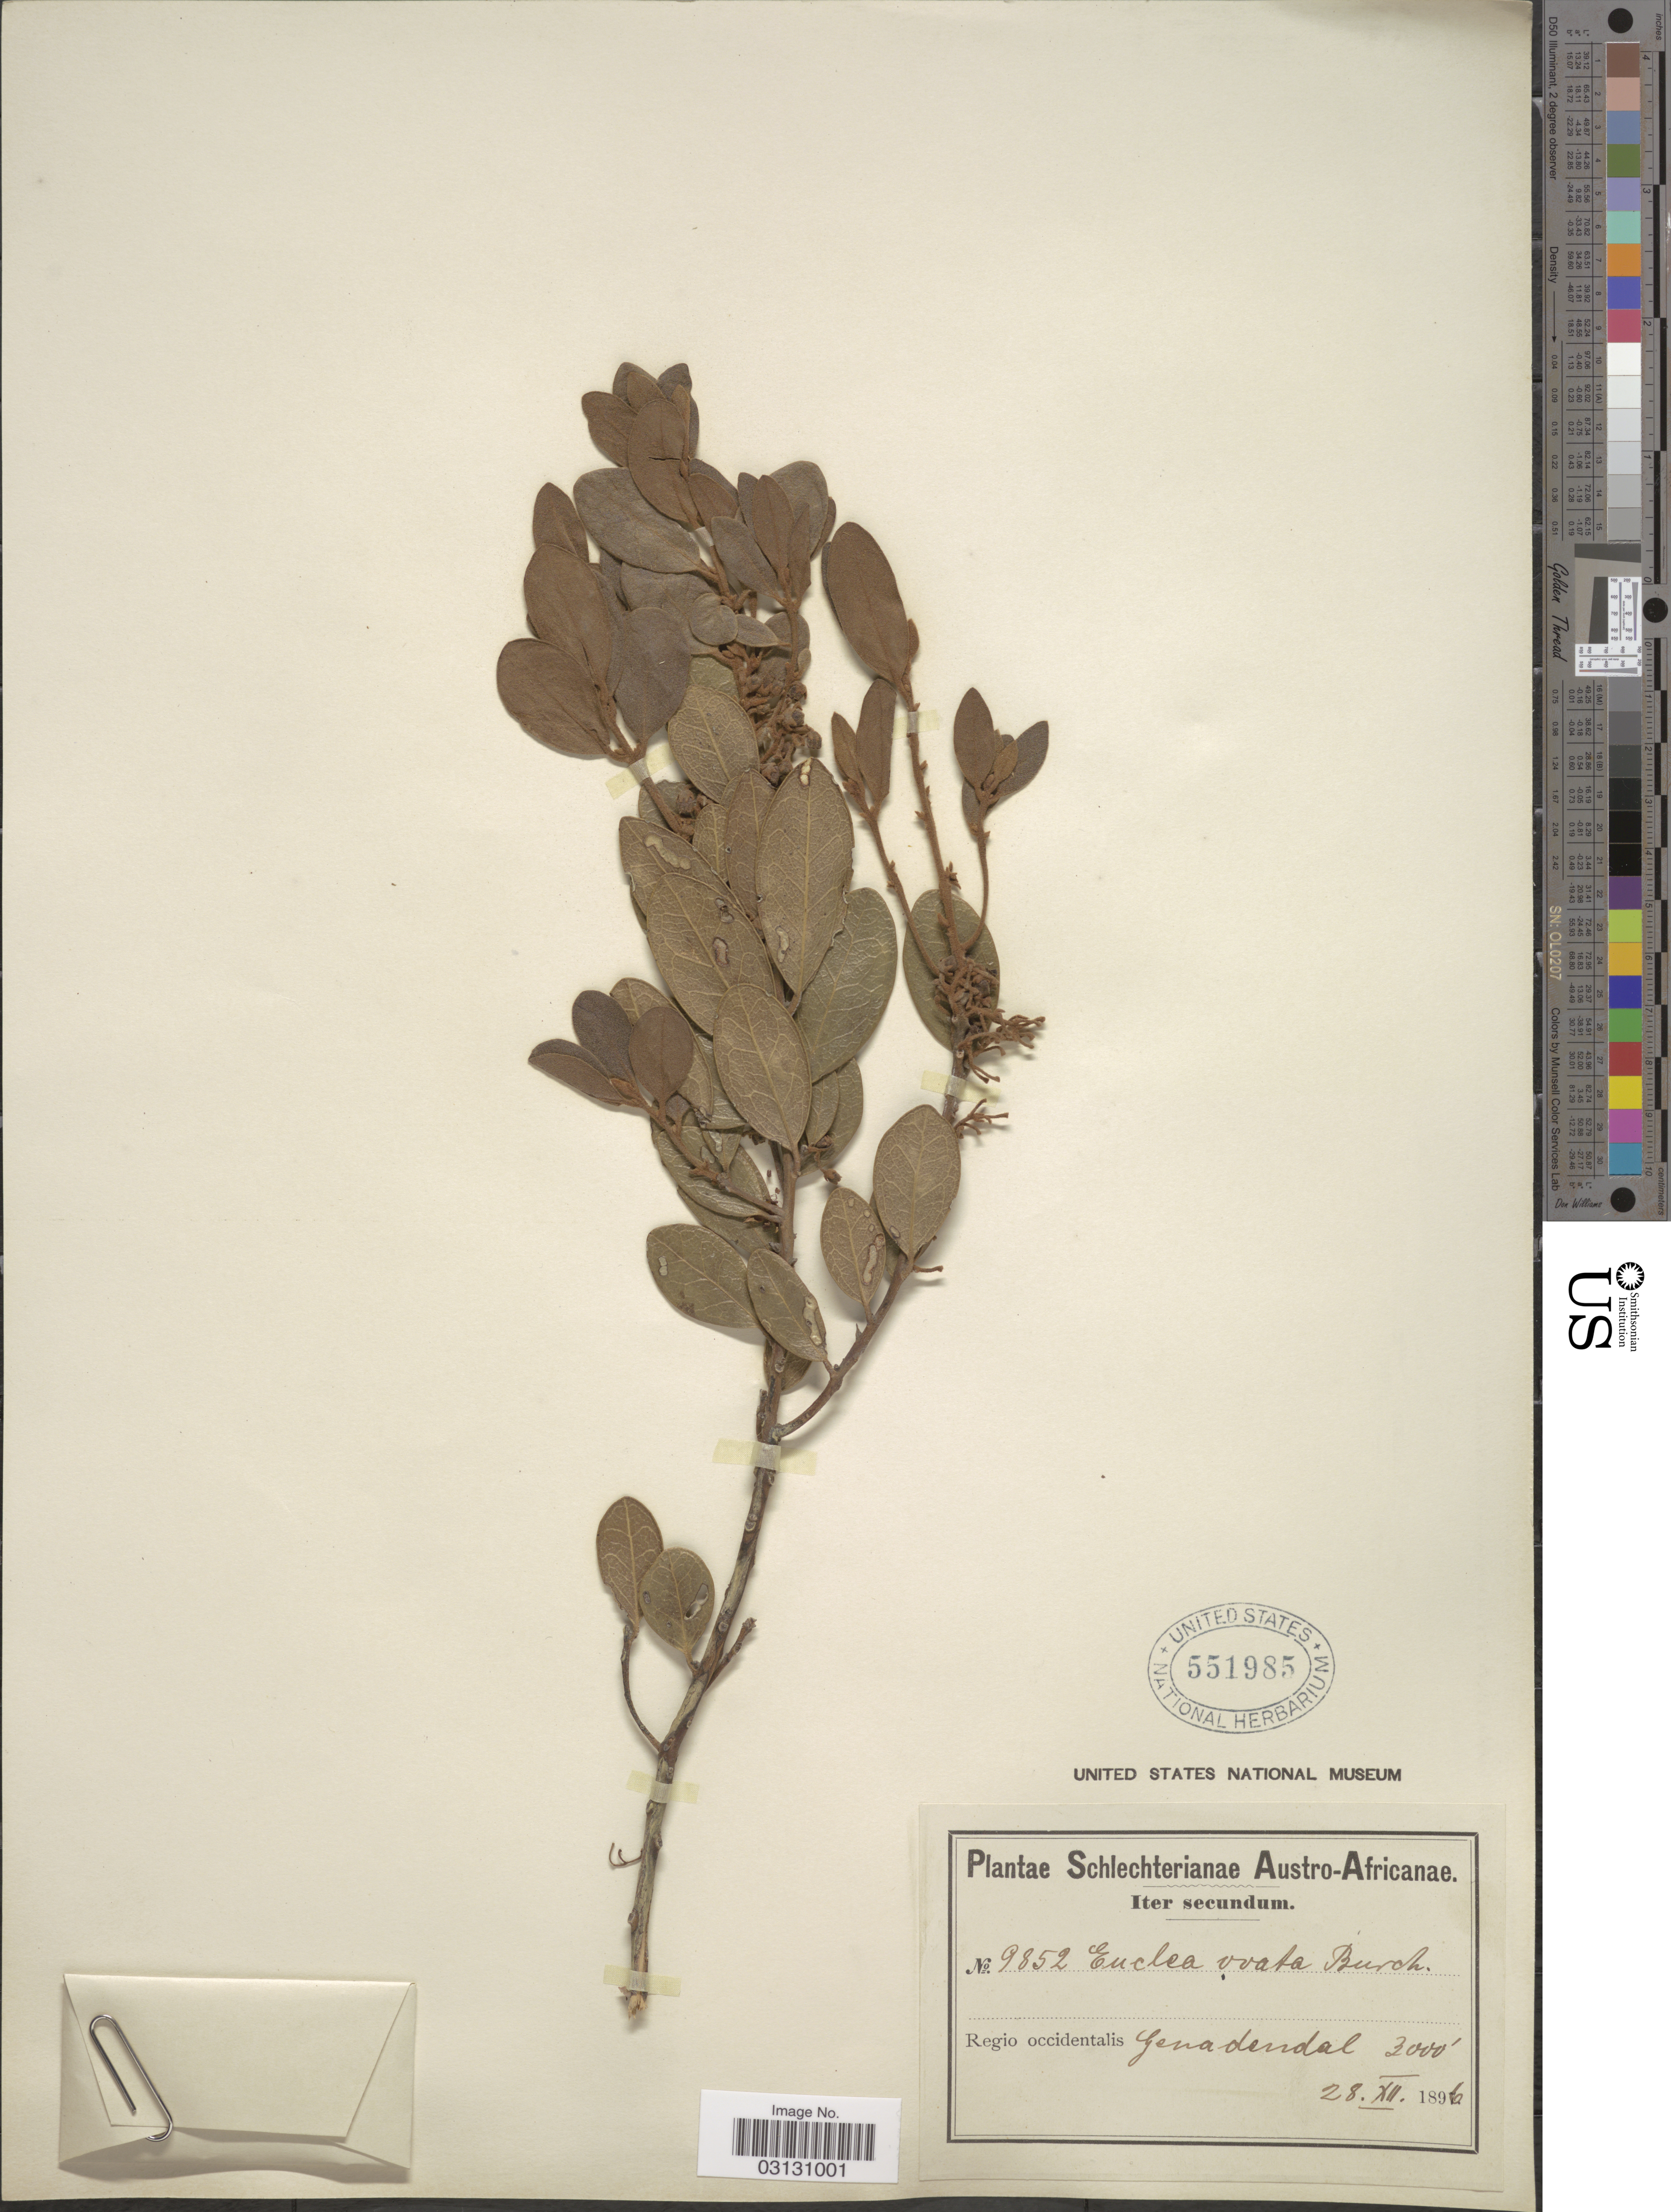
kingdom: Plantae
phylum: Tracheophyta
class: Magnoliopsida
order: Ericales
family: Ebenaceae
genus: Euclea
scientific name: Euclea ovata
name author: Burch.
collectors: Schlechter, --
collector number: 9852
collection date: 1896-12-28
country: South Africa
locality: Austro-Africanae. Regio occidentalis Genadendal.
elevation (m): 914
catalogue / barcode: US 551985